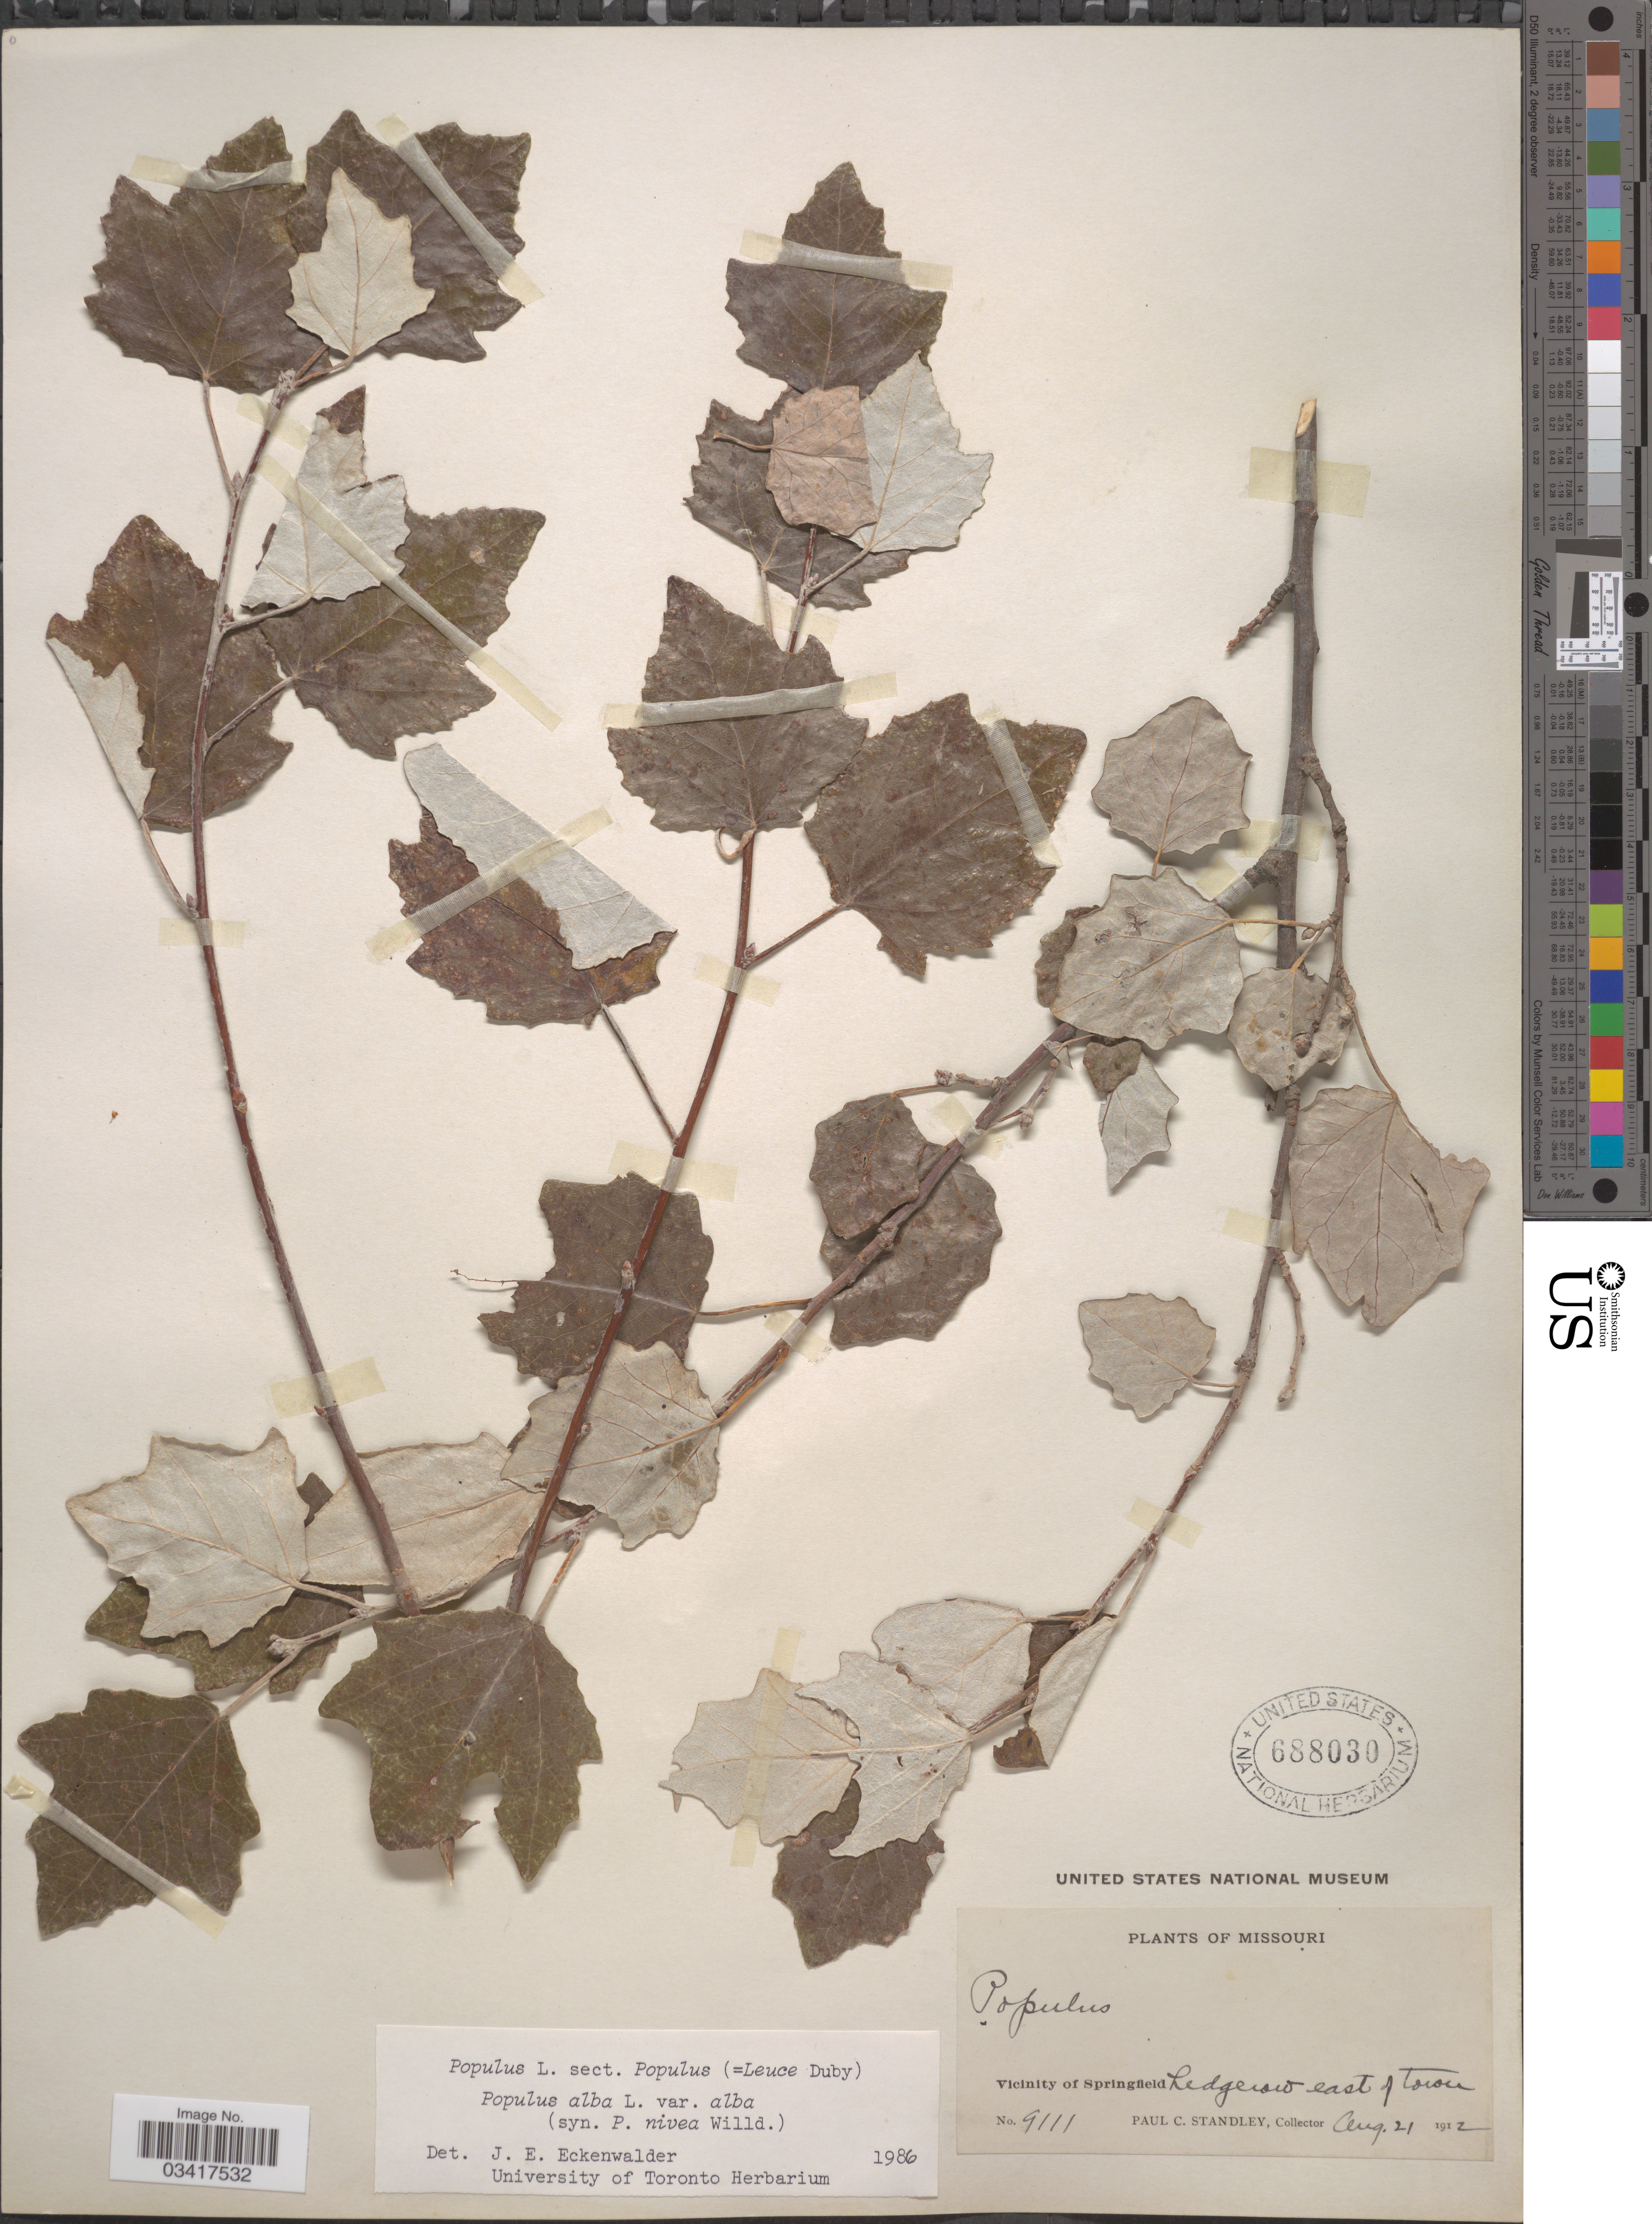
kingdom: Plantae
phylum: Tracheophyta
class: Magnoliopsida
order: Malpighiales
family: Salicaceae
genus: Populus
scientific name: Populus alba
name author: L.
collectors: P. C. Standley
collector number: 9111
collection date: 1912-08-21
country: United States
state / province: Missouri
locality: Vicinity of Springfield. Ledgerow east of town.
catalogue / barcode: US 688030